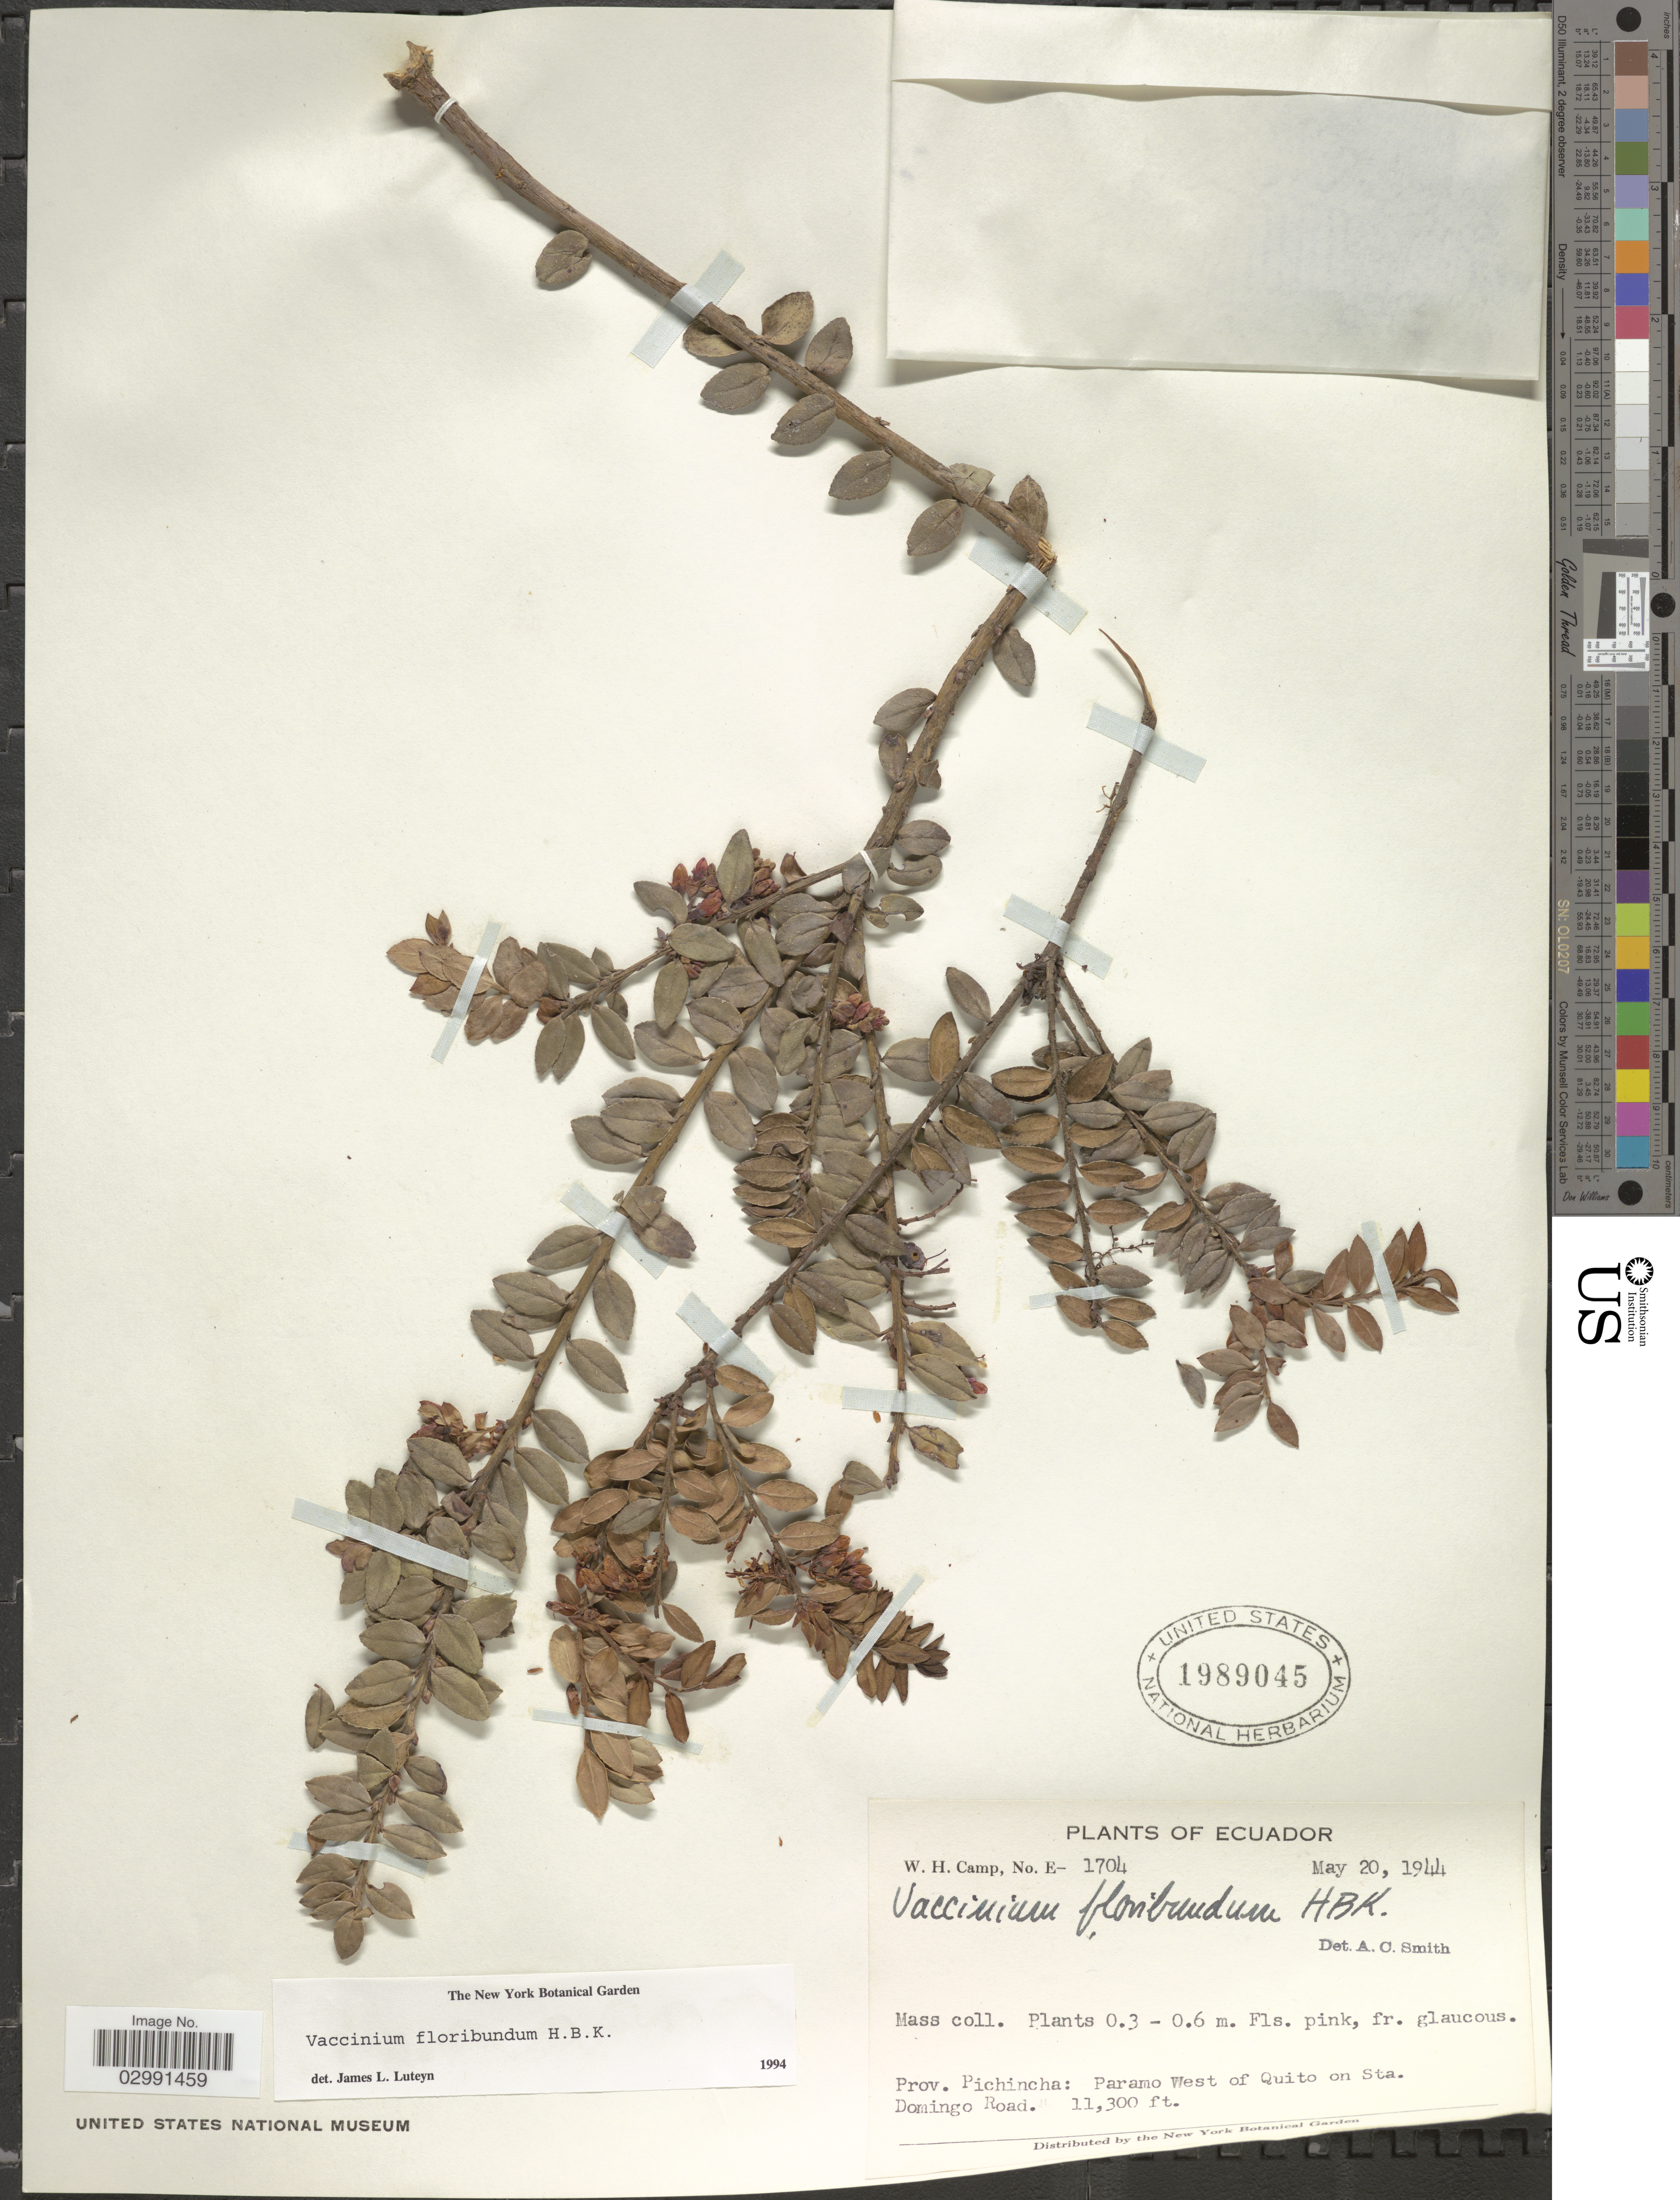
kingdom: Plantae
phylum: Tracheophyta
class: Magnoliopsida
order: Ericales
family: Ericaceae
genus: Vaccinium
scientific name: Vaccinium floribundum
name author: Kunth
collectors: W. H. Camp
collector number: E-1704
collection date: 1944-05-20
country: Ecuador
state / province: Pichincha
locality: Paramo West of Quito on Sta. Domingo Road.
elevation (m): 3444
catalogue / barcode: US 1989045